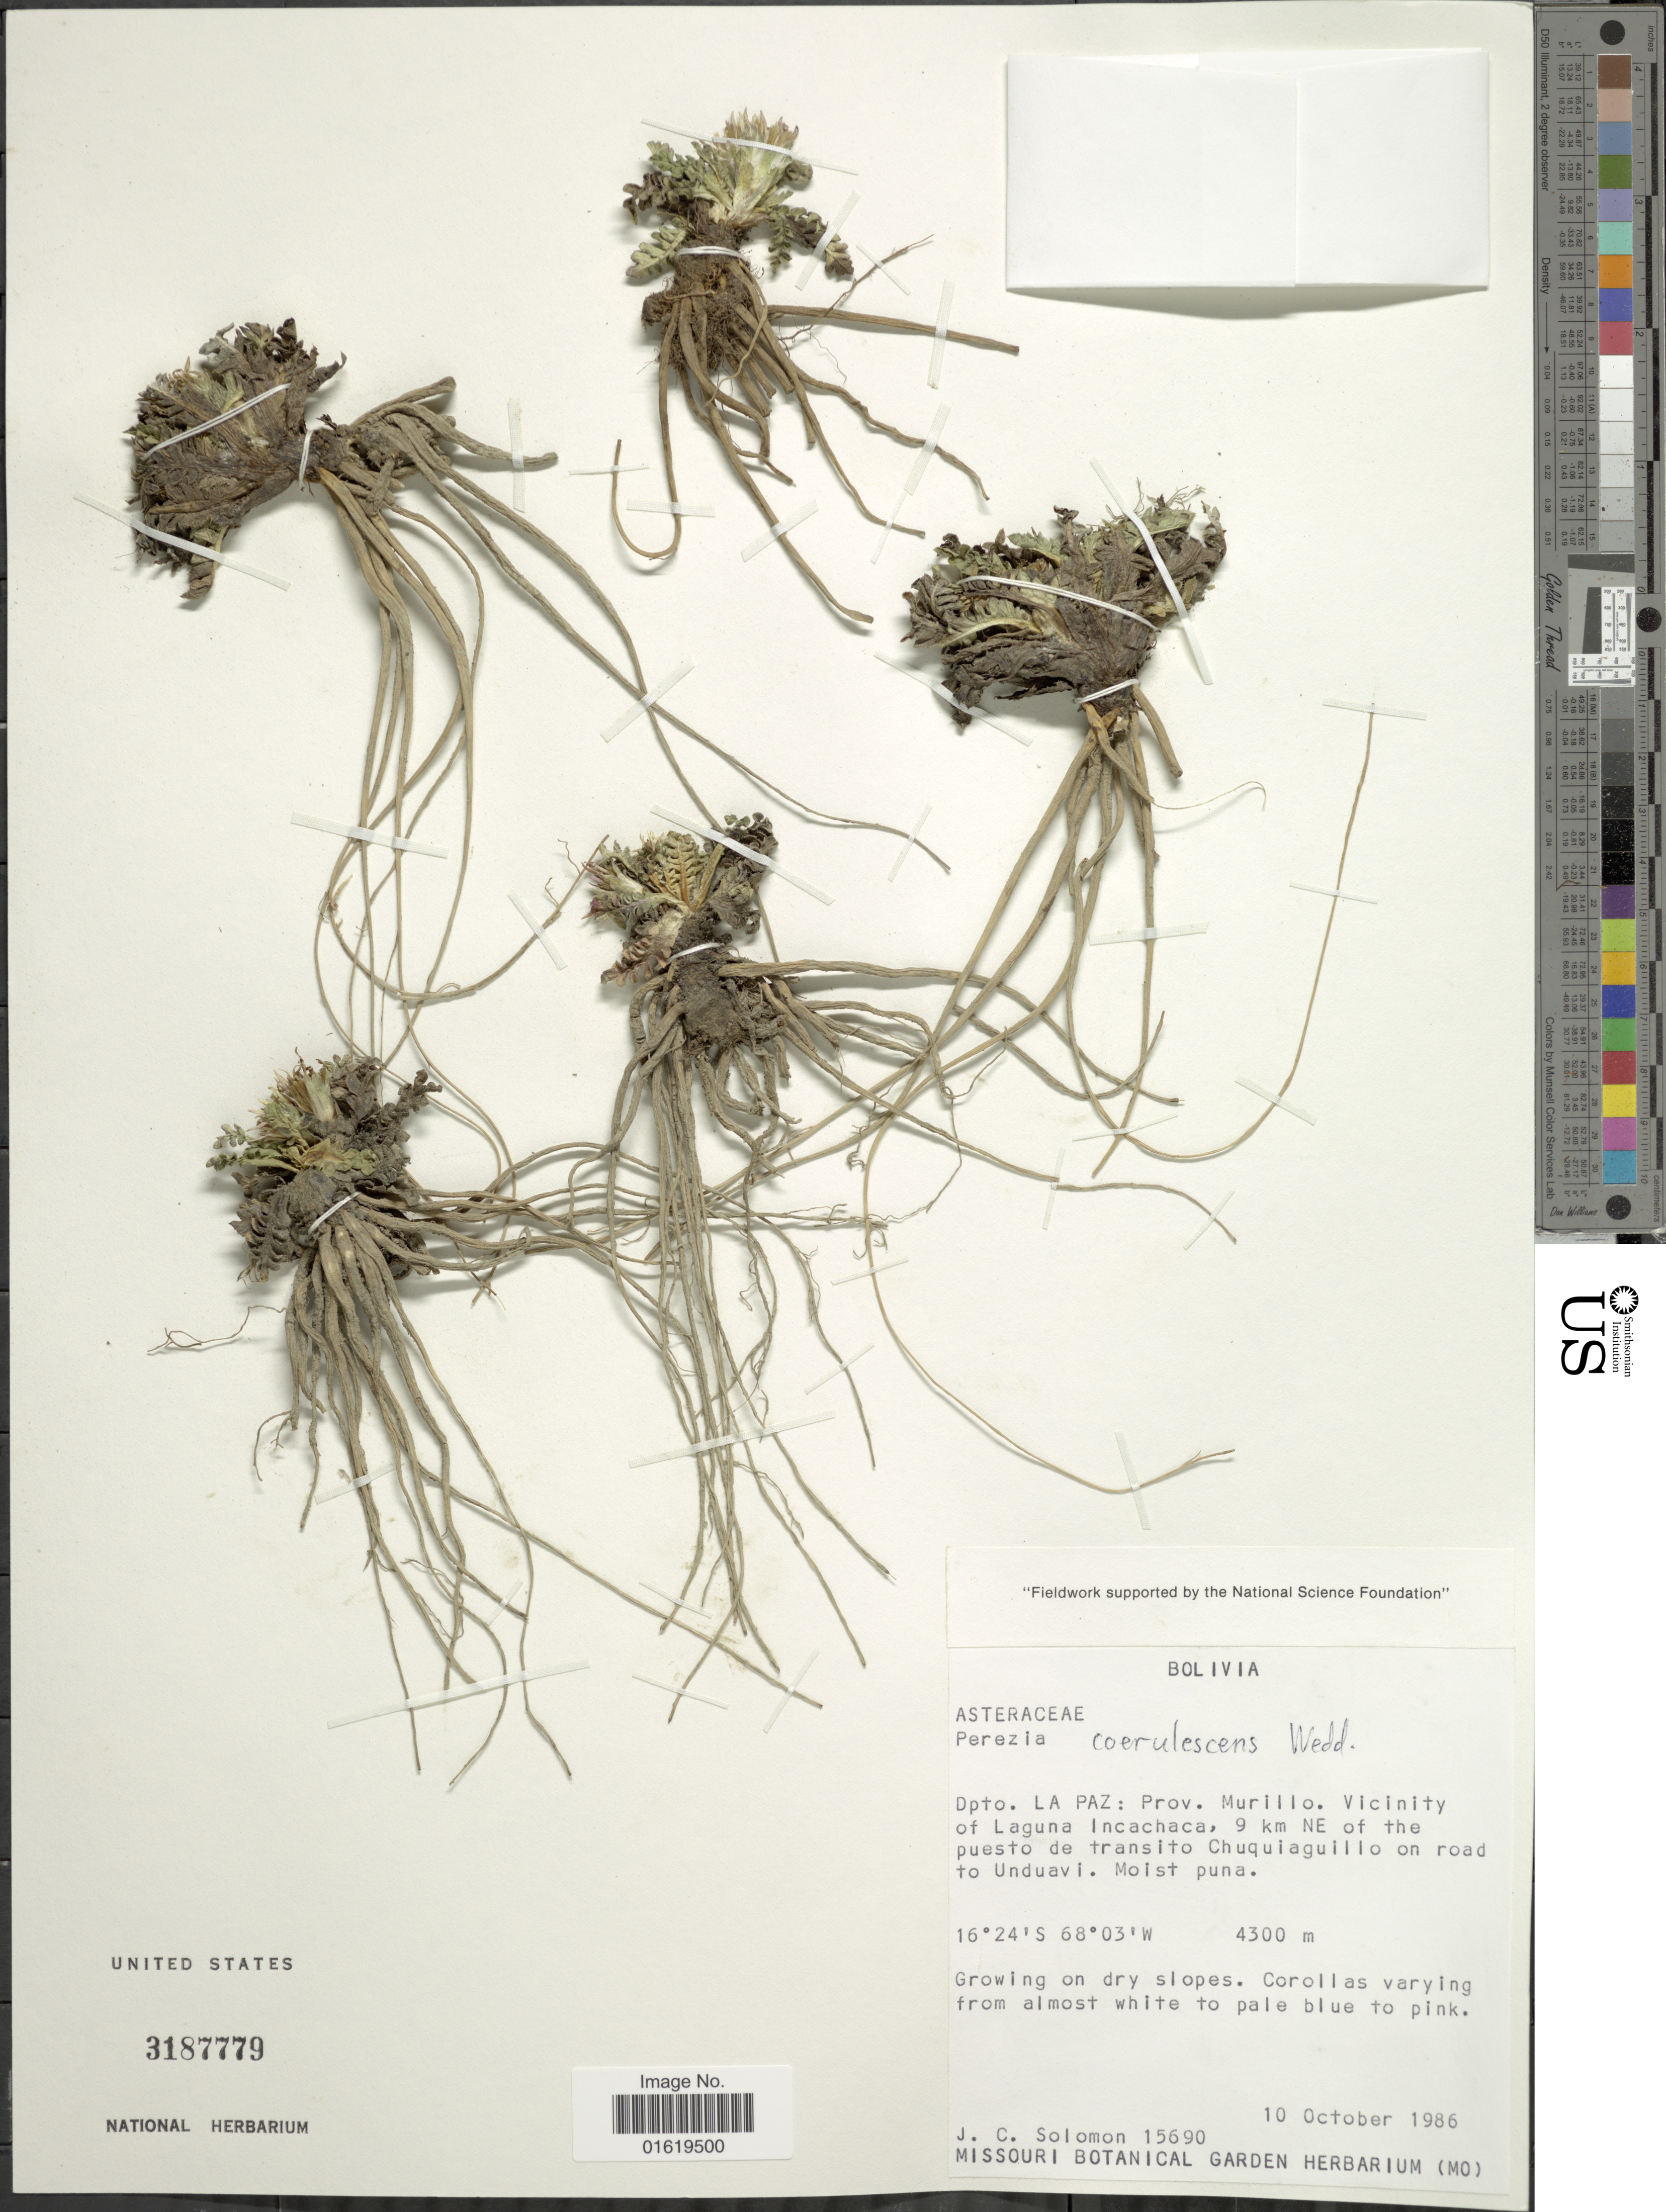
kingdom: Plantae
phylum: Tracheophyta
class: Magnoliopsida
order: Asterales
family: Asteraceae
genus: Perezia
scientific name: Perezia coerulescens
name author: Wedd.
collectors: J. C. Solomon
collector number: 15690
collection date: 1986-10-10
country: Bolivia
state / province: La Paz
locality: Dpto. La Paz: Prov. Murillo. Vicinity of Laguna Incachaca, 9 km NE of the puesto de transito Chuquiaguillo on road to Unduavi.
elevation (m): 4300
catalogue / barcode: US 3187779